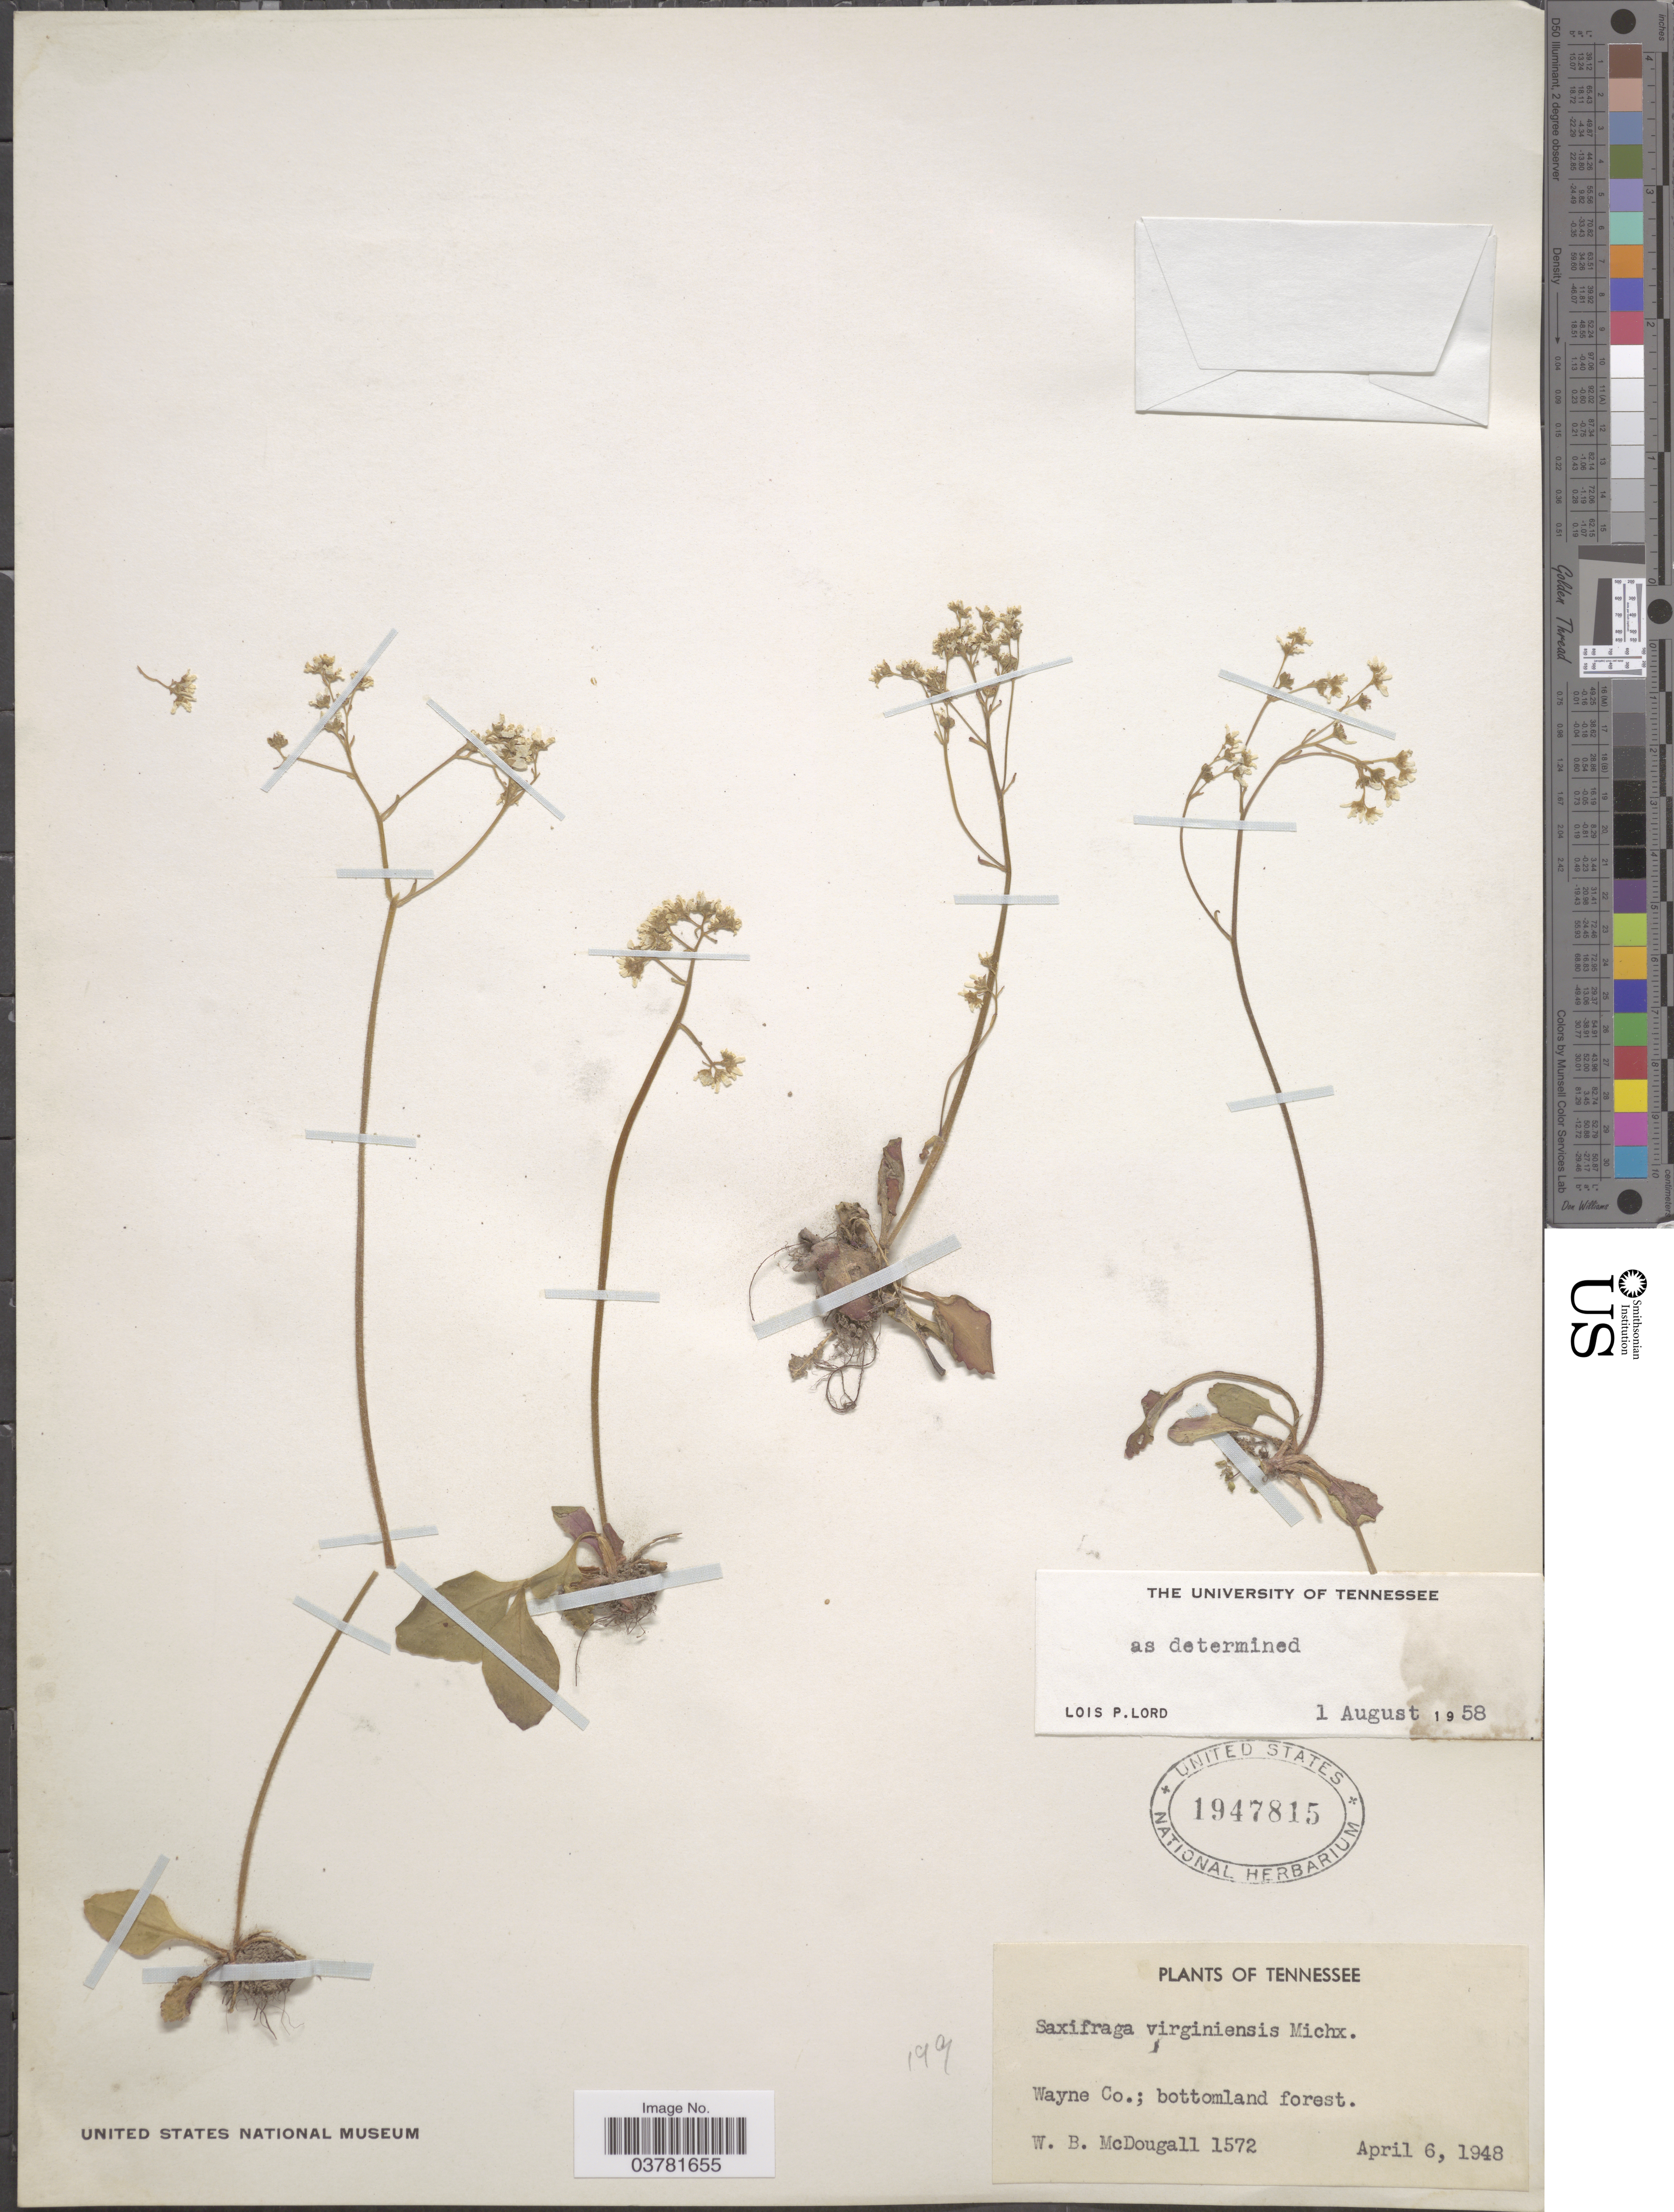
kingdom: Plantae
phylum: Tracheophyta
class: Magnoliopsida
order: Saxifragales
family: Saxifragaceae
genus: Micranthes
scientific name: Micranthes virginiensis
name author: (Michx.) Small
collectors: W. B. McDougall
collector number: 1572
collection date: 1948-04-06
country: United States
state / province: Tennessee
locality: Wayne Co.; bottomland forest.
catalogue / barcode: US 1947815